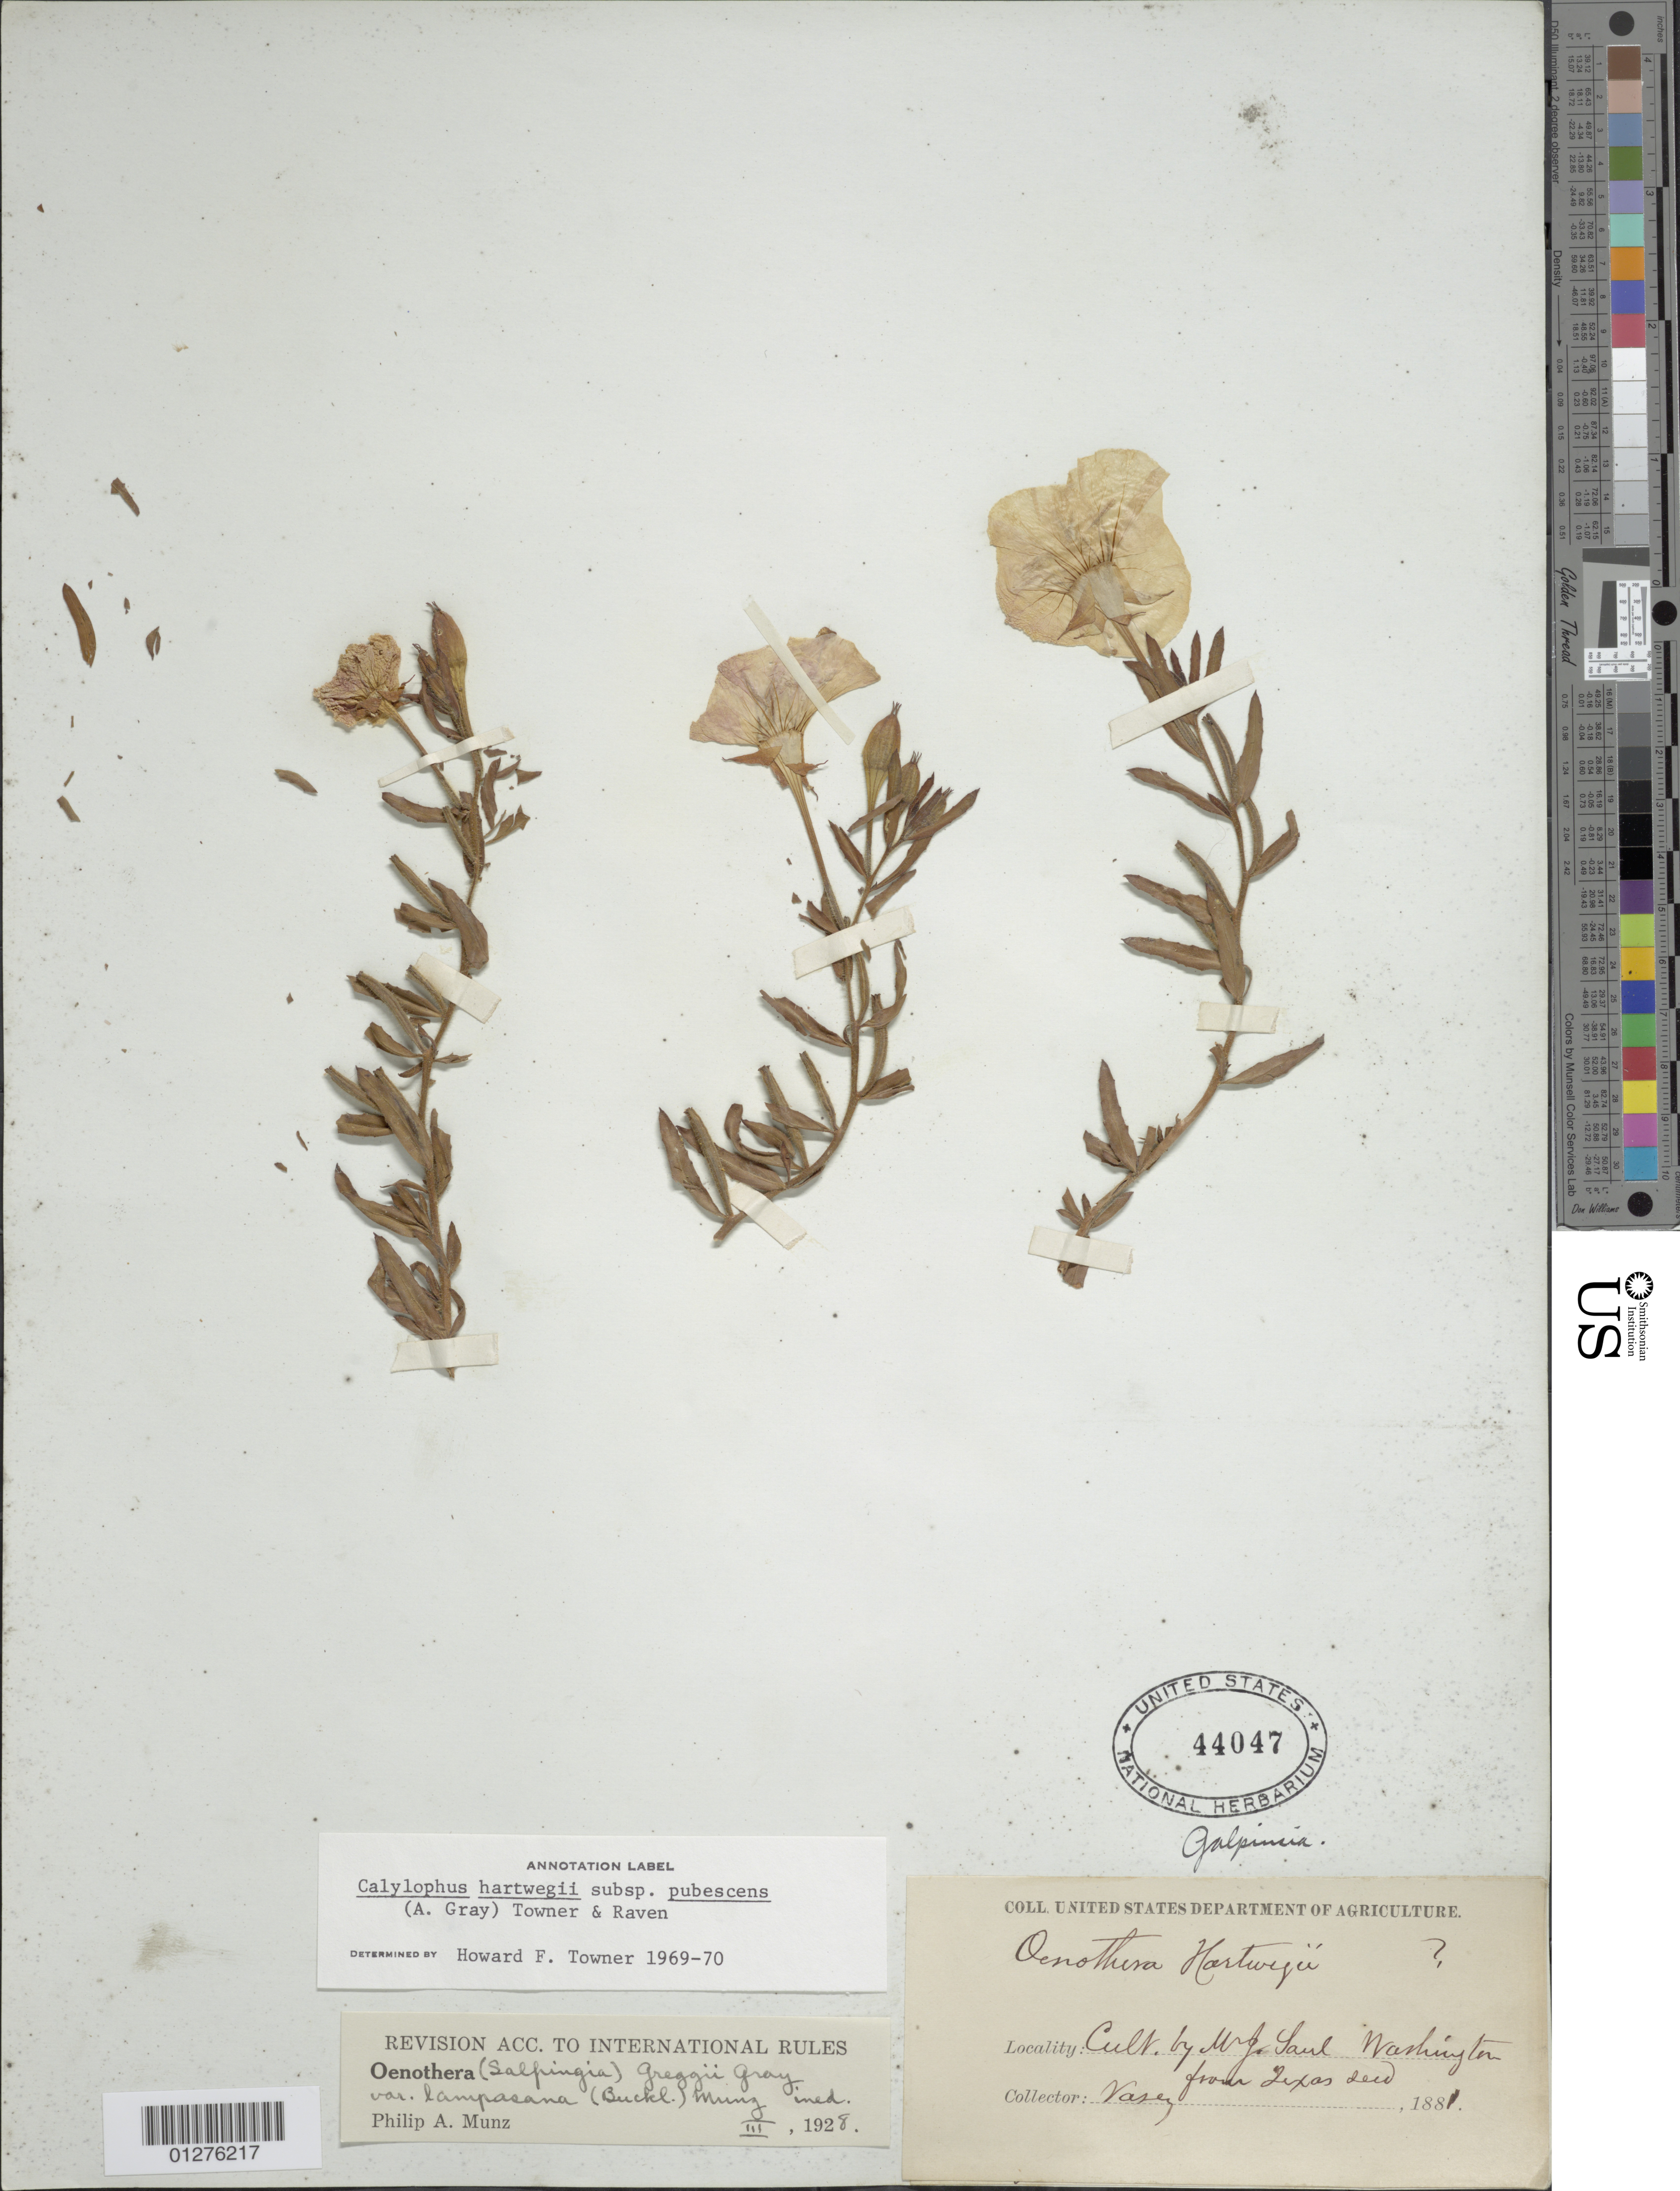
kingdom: Plantae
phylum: Tracheophyta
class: Magnoliopsida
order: Myrtales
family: Onagraceae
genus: Oenothera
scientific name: Oenothera hartwegii subsp. pubescens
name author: (A. Gray) W.L. Wagner & Hoch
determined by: Towner, H. F.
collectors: G. R. Vasey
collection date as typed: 1881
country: United States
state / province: Texas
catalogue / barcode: US 44047